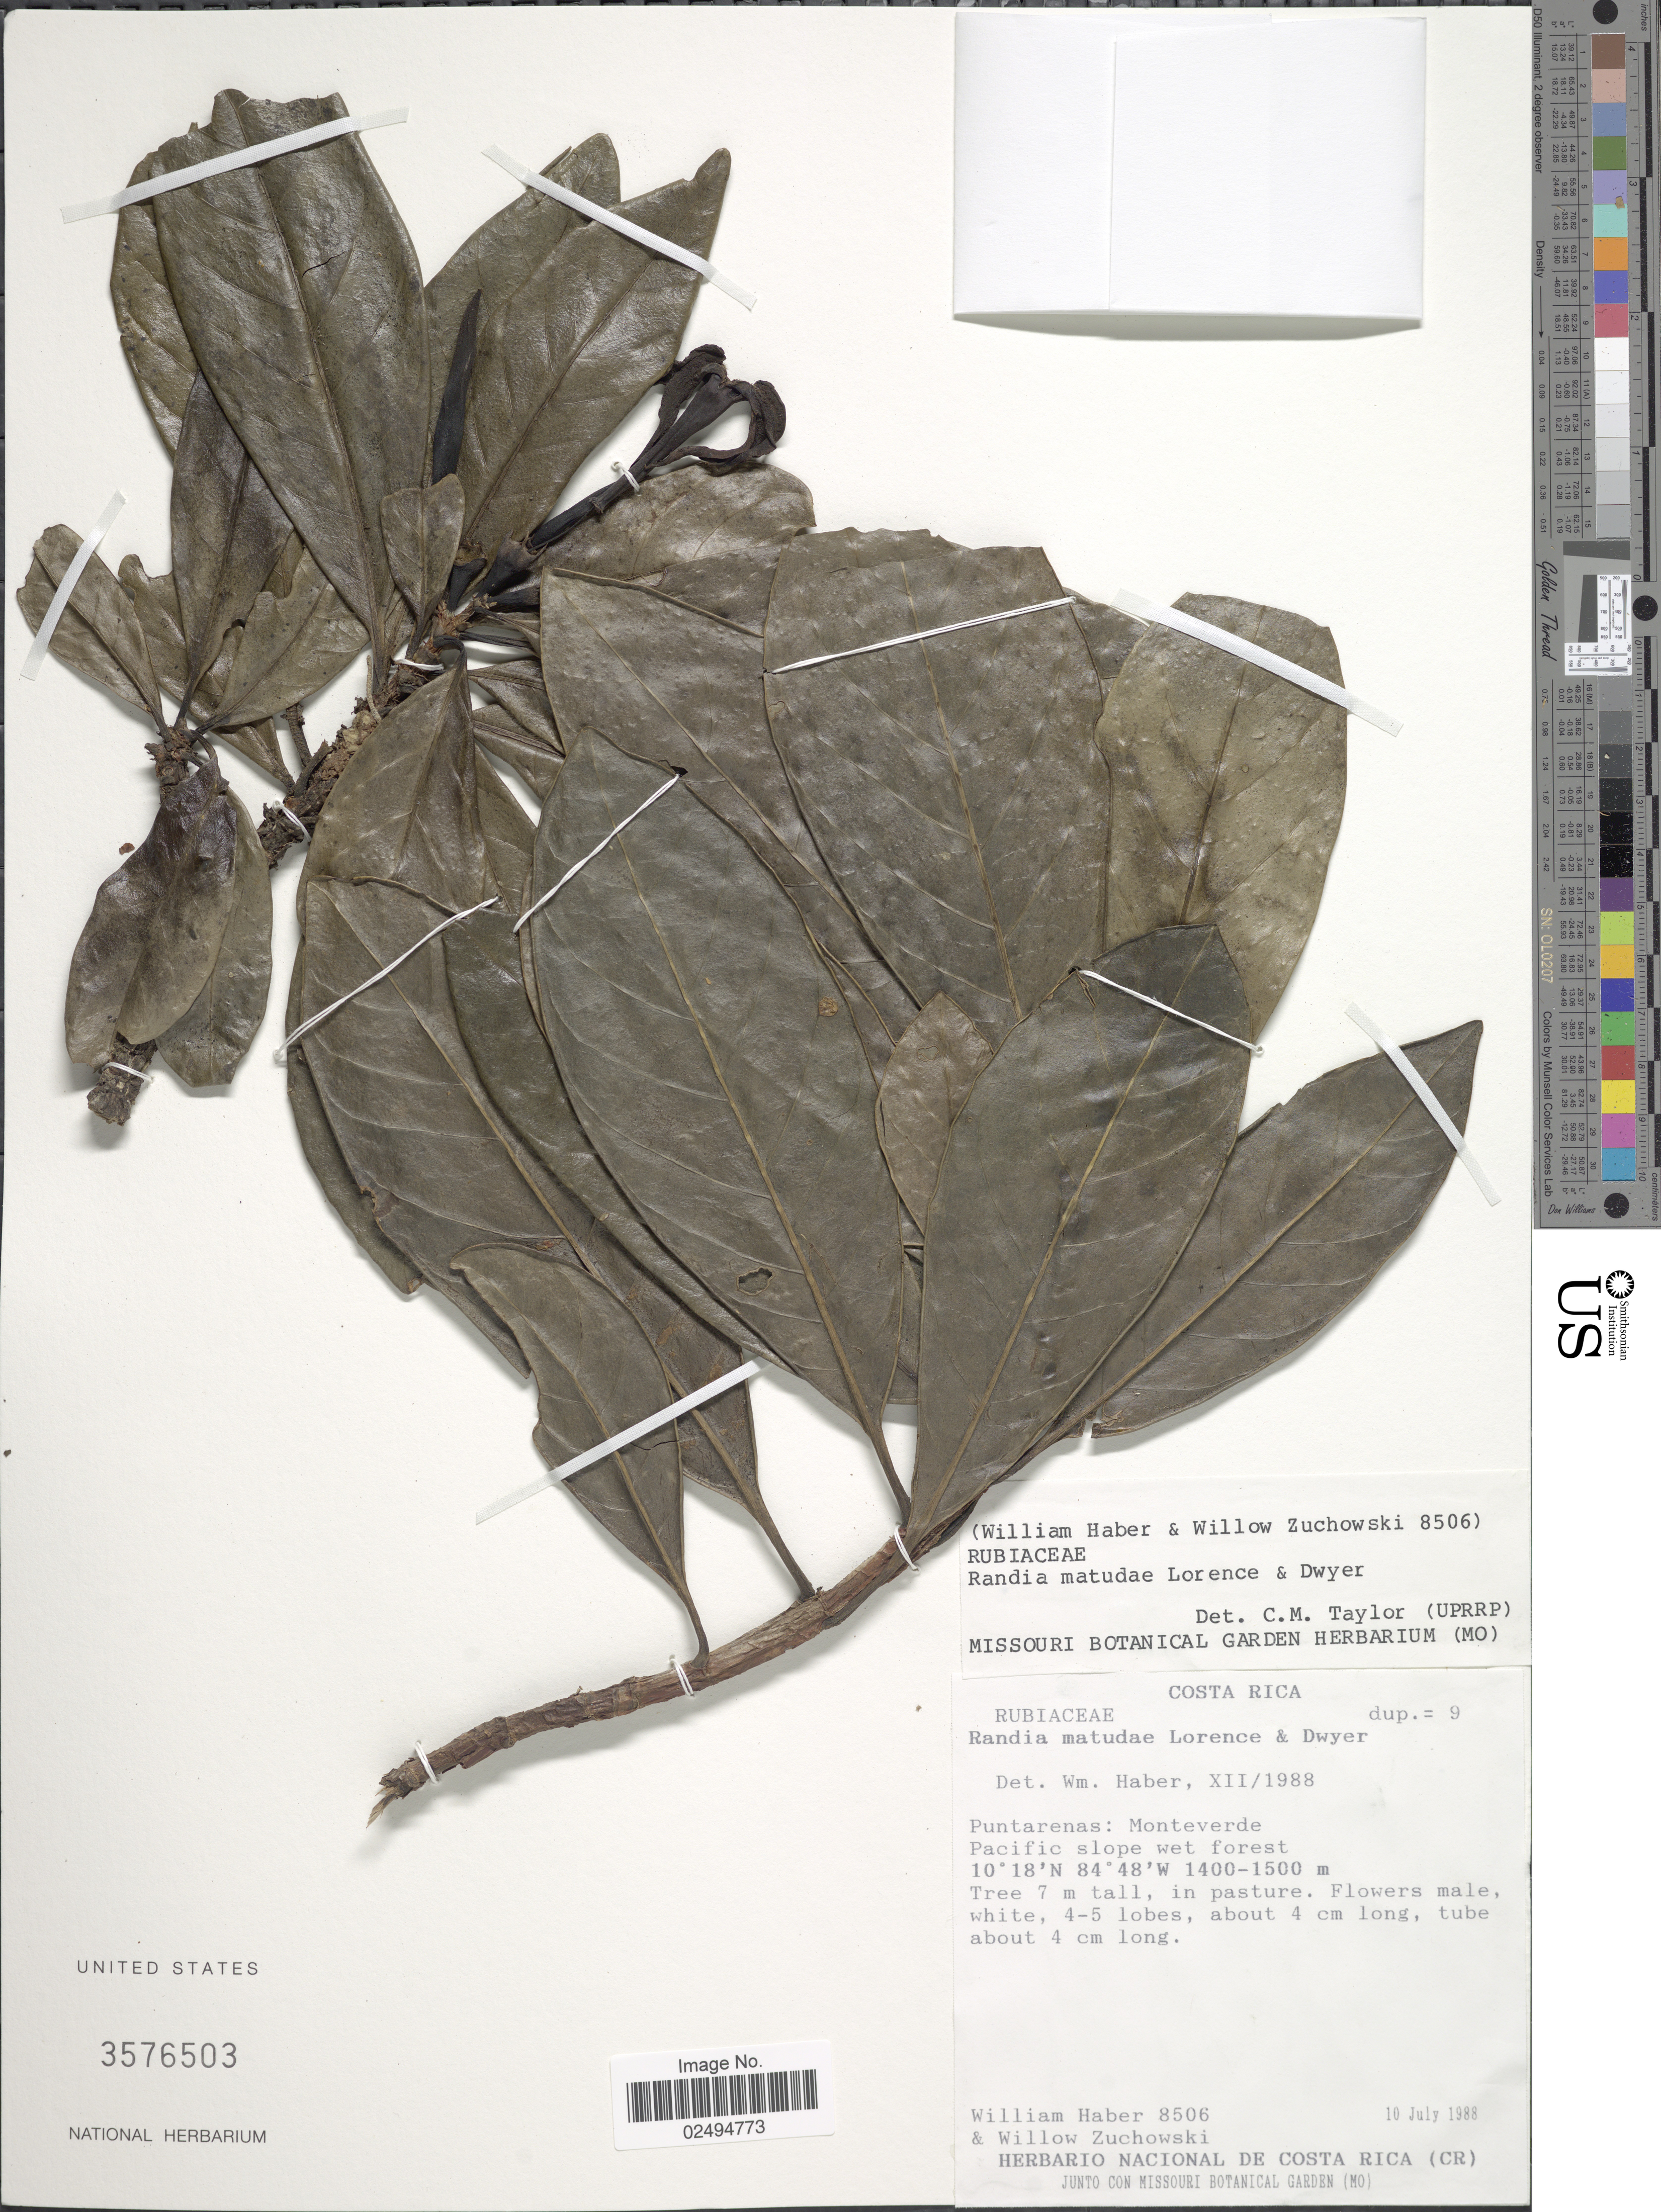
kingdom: Plantae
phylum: Tracheophyta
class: Magnoliopsida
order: Gentianales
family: Rubiaceae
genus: Randia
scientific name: Randia matudae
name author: Lorence & Dwyer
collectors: W. Haber & W. Zuchowski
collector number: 8506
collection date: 1988-07-10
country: Costa Rica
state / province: Puntarenas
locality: Monteverde. Pacific slope wet forest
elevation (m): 1400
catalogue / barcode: US 3576503